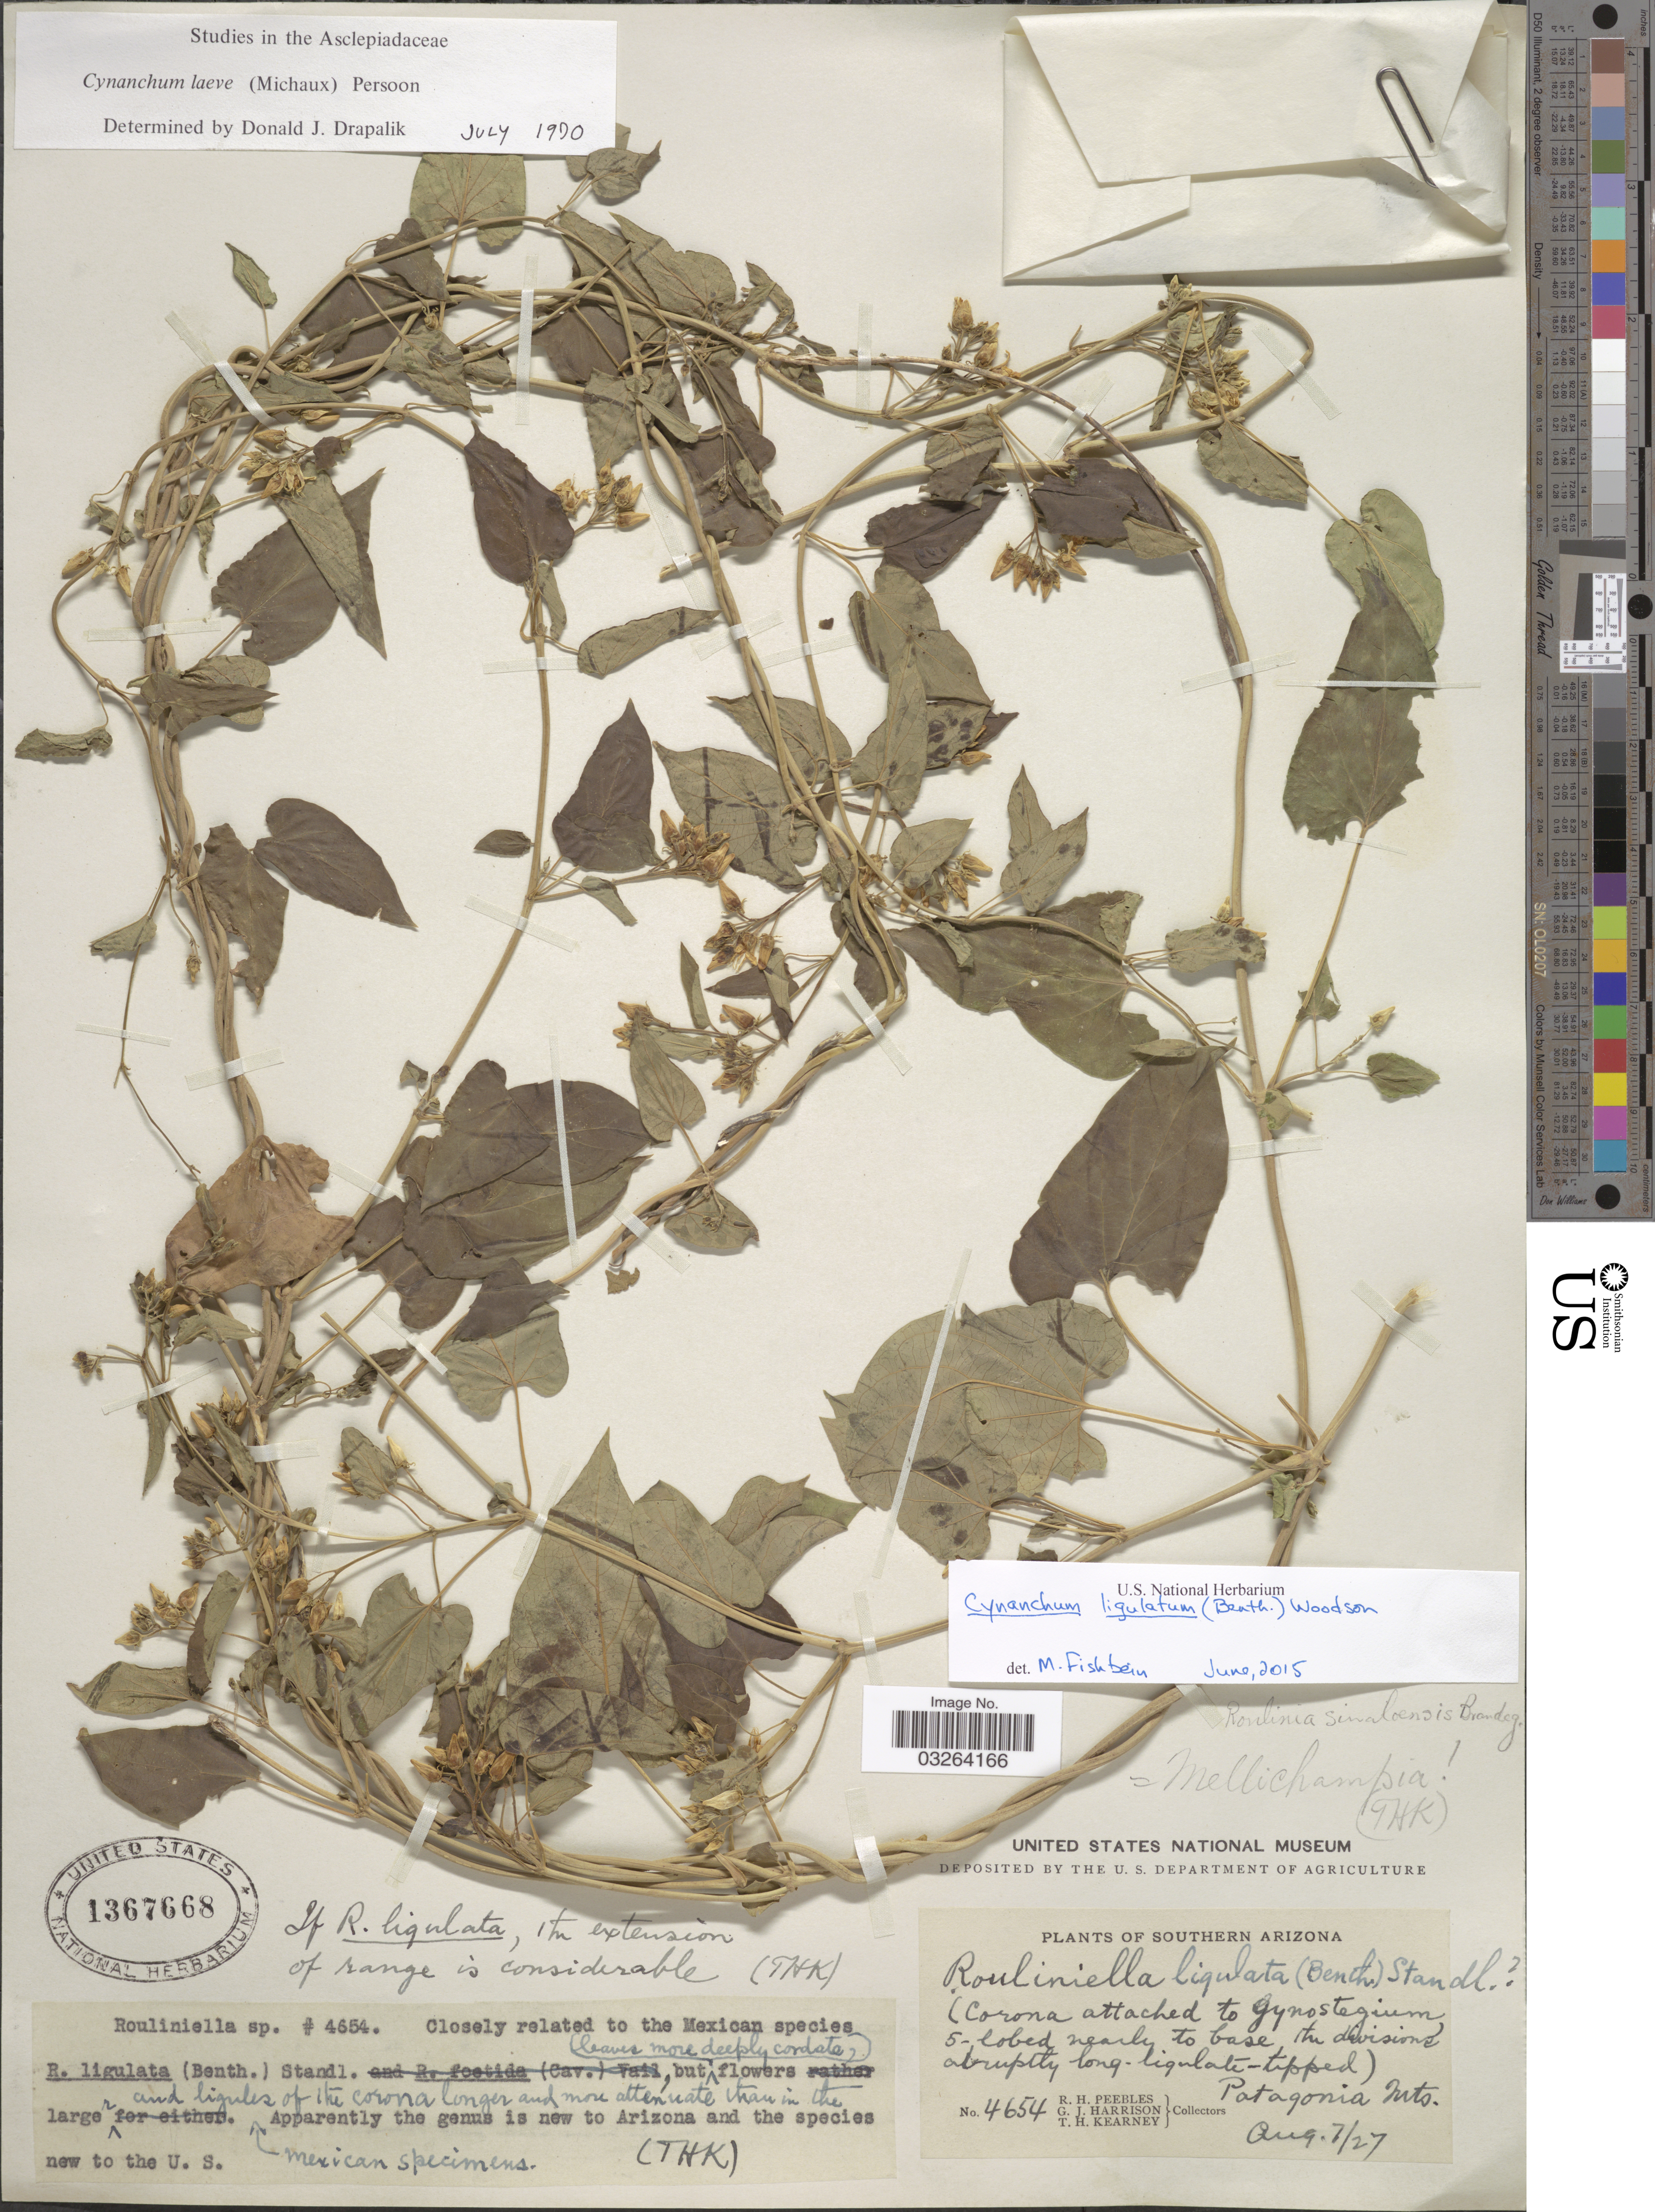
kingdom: Plantae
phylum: Tracheophyta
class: Magnoliopsida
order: Gentianales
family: Apocynaceae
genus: Cynanchum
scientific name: Cynanchum ligulatum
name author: (Benth.) Woodson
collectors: R. H. Peebles, G. J. Harrison & T. H. Kearney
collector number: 4654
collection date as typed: Transcribed d/m/y: 7/8/27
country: United States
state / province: Arizona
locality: Southern Arizona. Patagonia Mts.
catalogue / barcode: US 1367668